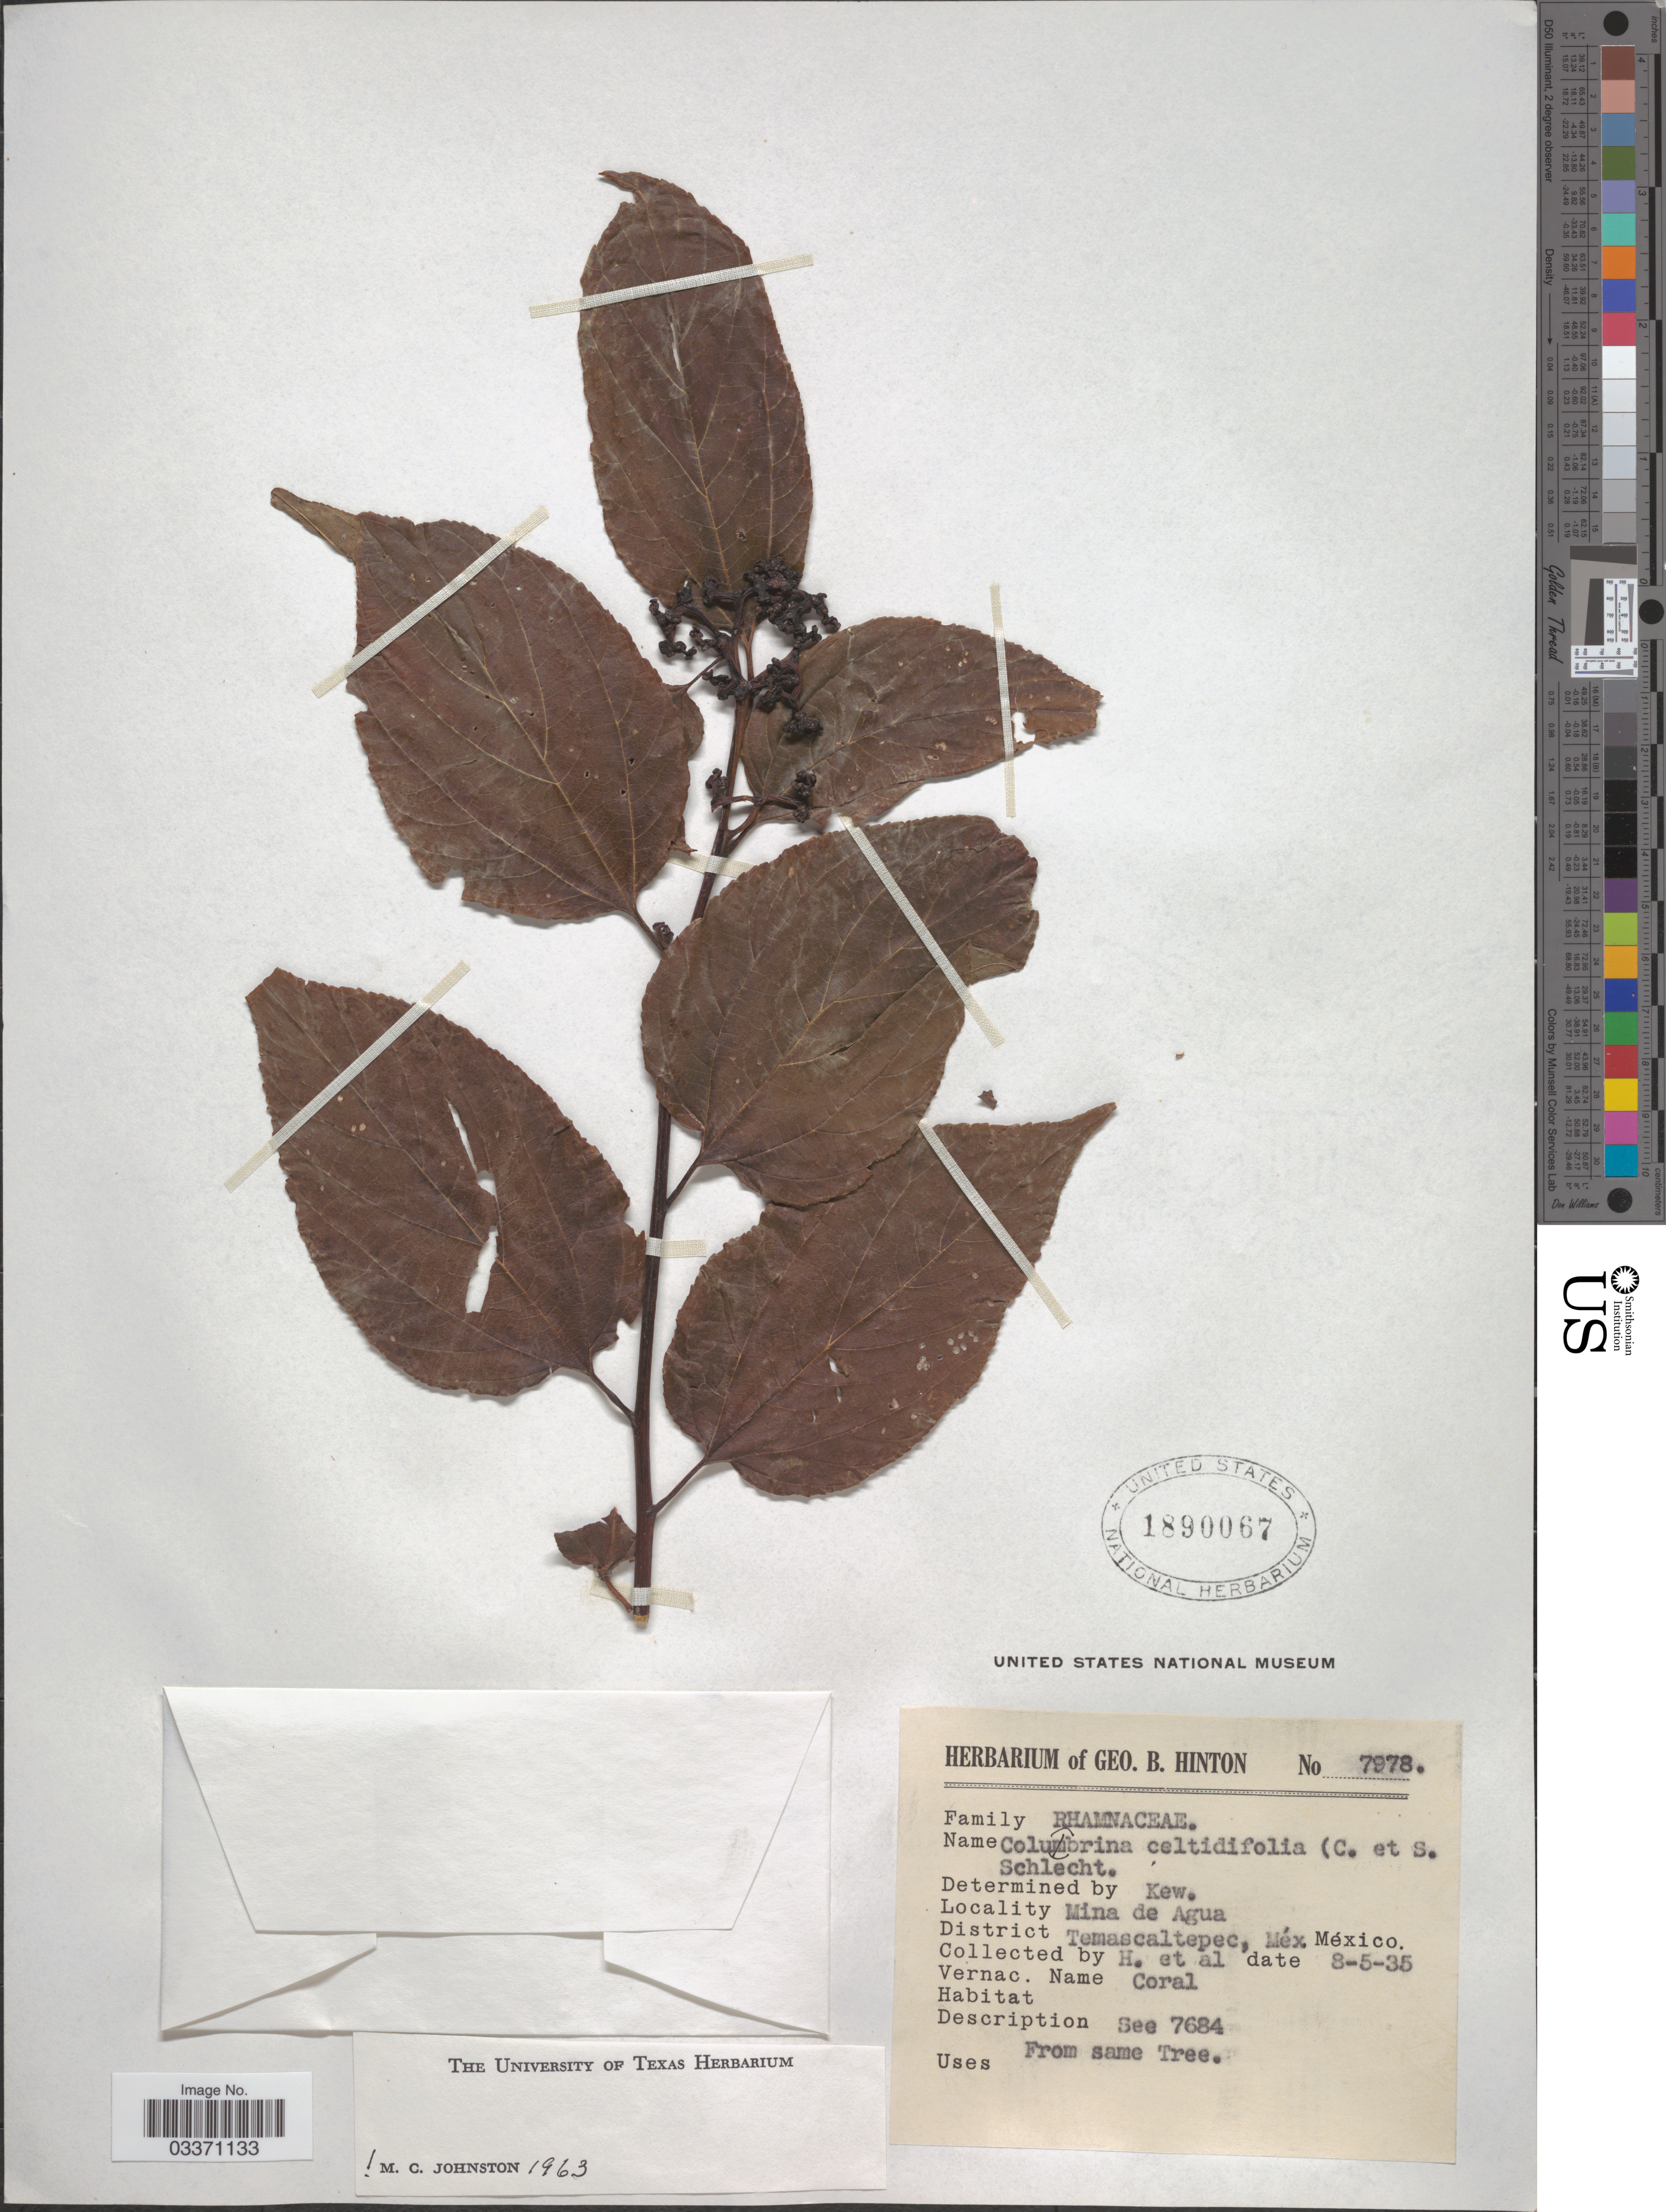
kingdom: Plantae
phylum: Tracheophyta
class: Magnoliopsida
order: Rosales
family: Rhamnaceae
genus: Colubrina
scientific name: Colubrina celtidifolia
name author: (Schltdl. & Cham.) Schltdl.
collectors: G. B. Hinton & et al.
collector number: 7978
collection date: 1935-05-08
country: Mexico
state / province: México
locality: Mina de Agua, District Temascaltepec.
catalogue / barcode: US 1890067